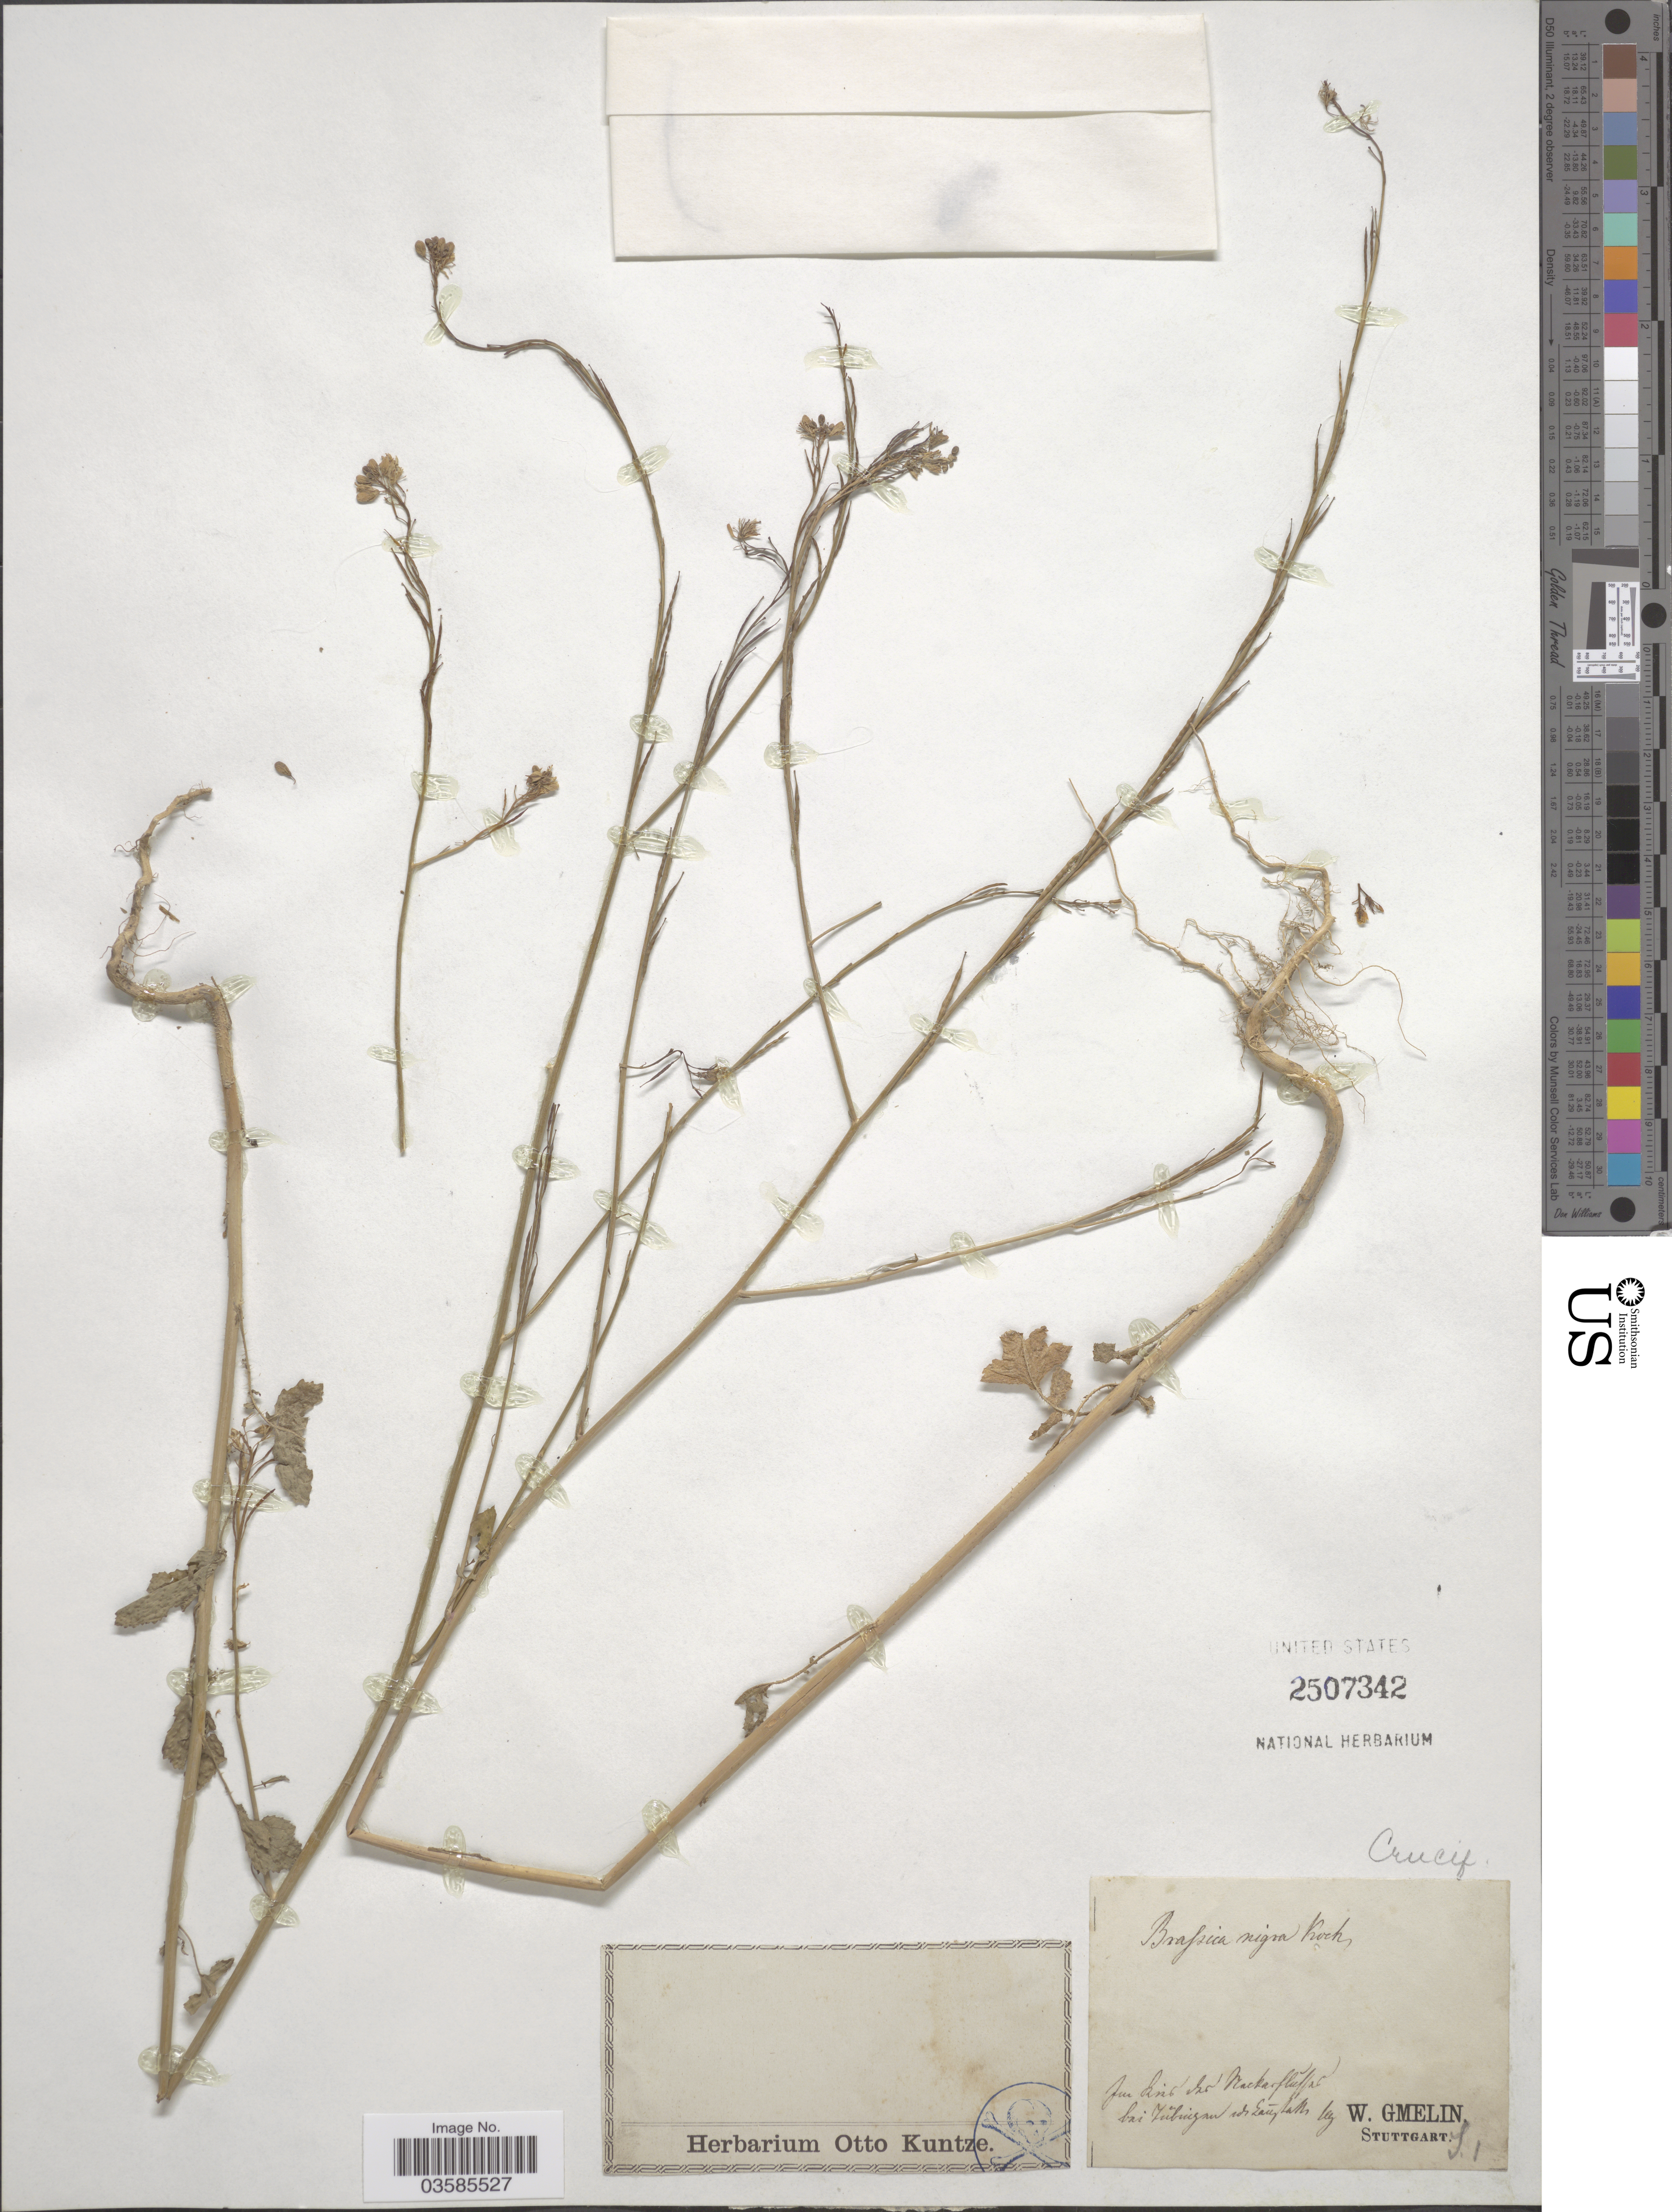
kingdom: Plantae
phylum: Tracheophyta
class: Magnoliopsida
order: Brassicales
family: Brassicaceae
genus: Brassica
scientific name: Brassica nigra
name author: (L.) W.D.J. Koch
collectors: W. Gmelin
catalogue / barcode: US 2507342